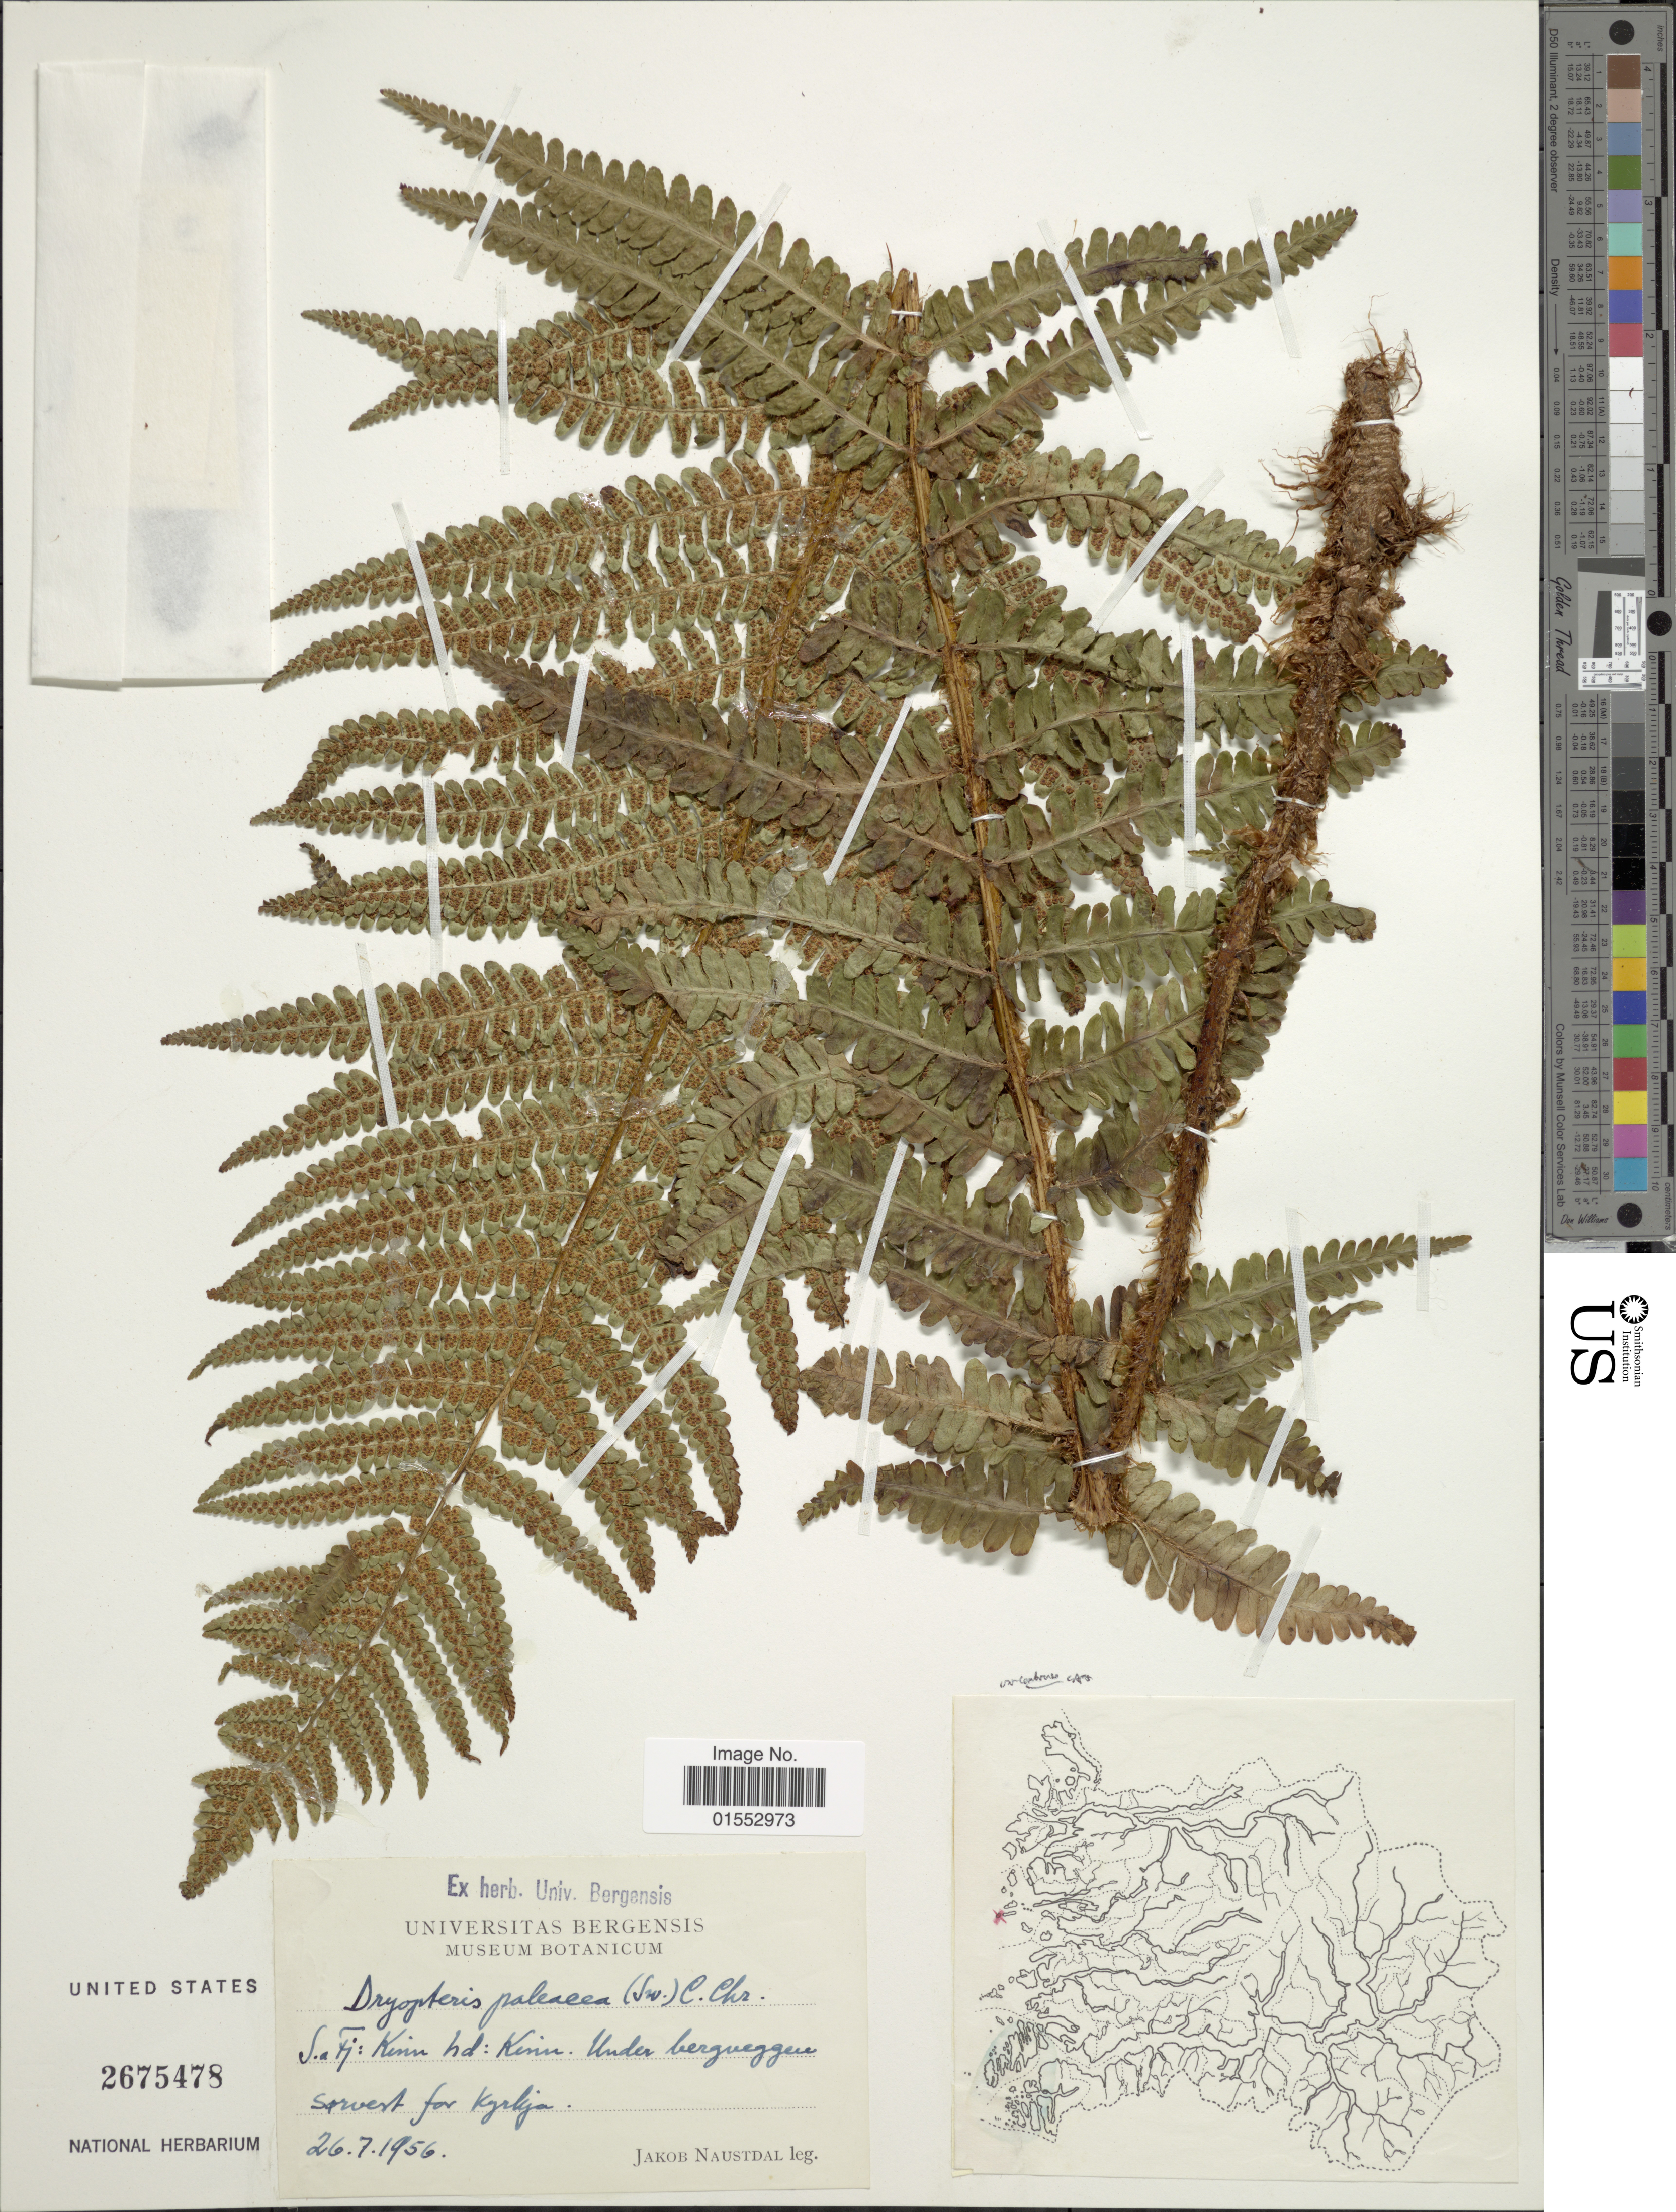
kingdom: Plantae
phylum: Tracheophyta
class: Polypodiopsida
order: Polypodiales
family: Dryopteridaceae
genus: Dryopteris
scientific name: Dryopteris affinis subsp. cambrensis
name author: Fraser-Jenk.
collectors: J. Naustdal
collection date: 1956-07-26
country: Norway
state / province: Sogn og Fjordane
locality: S. a Fj: Kinn hd: Kinn, under bergveggen sørvest for Kyrkja.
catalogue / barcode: US 2675478